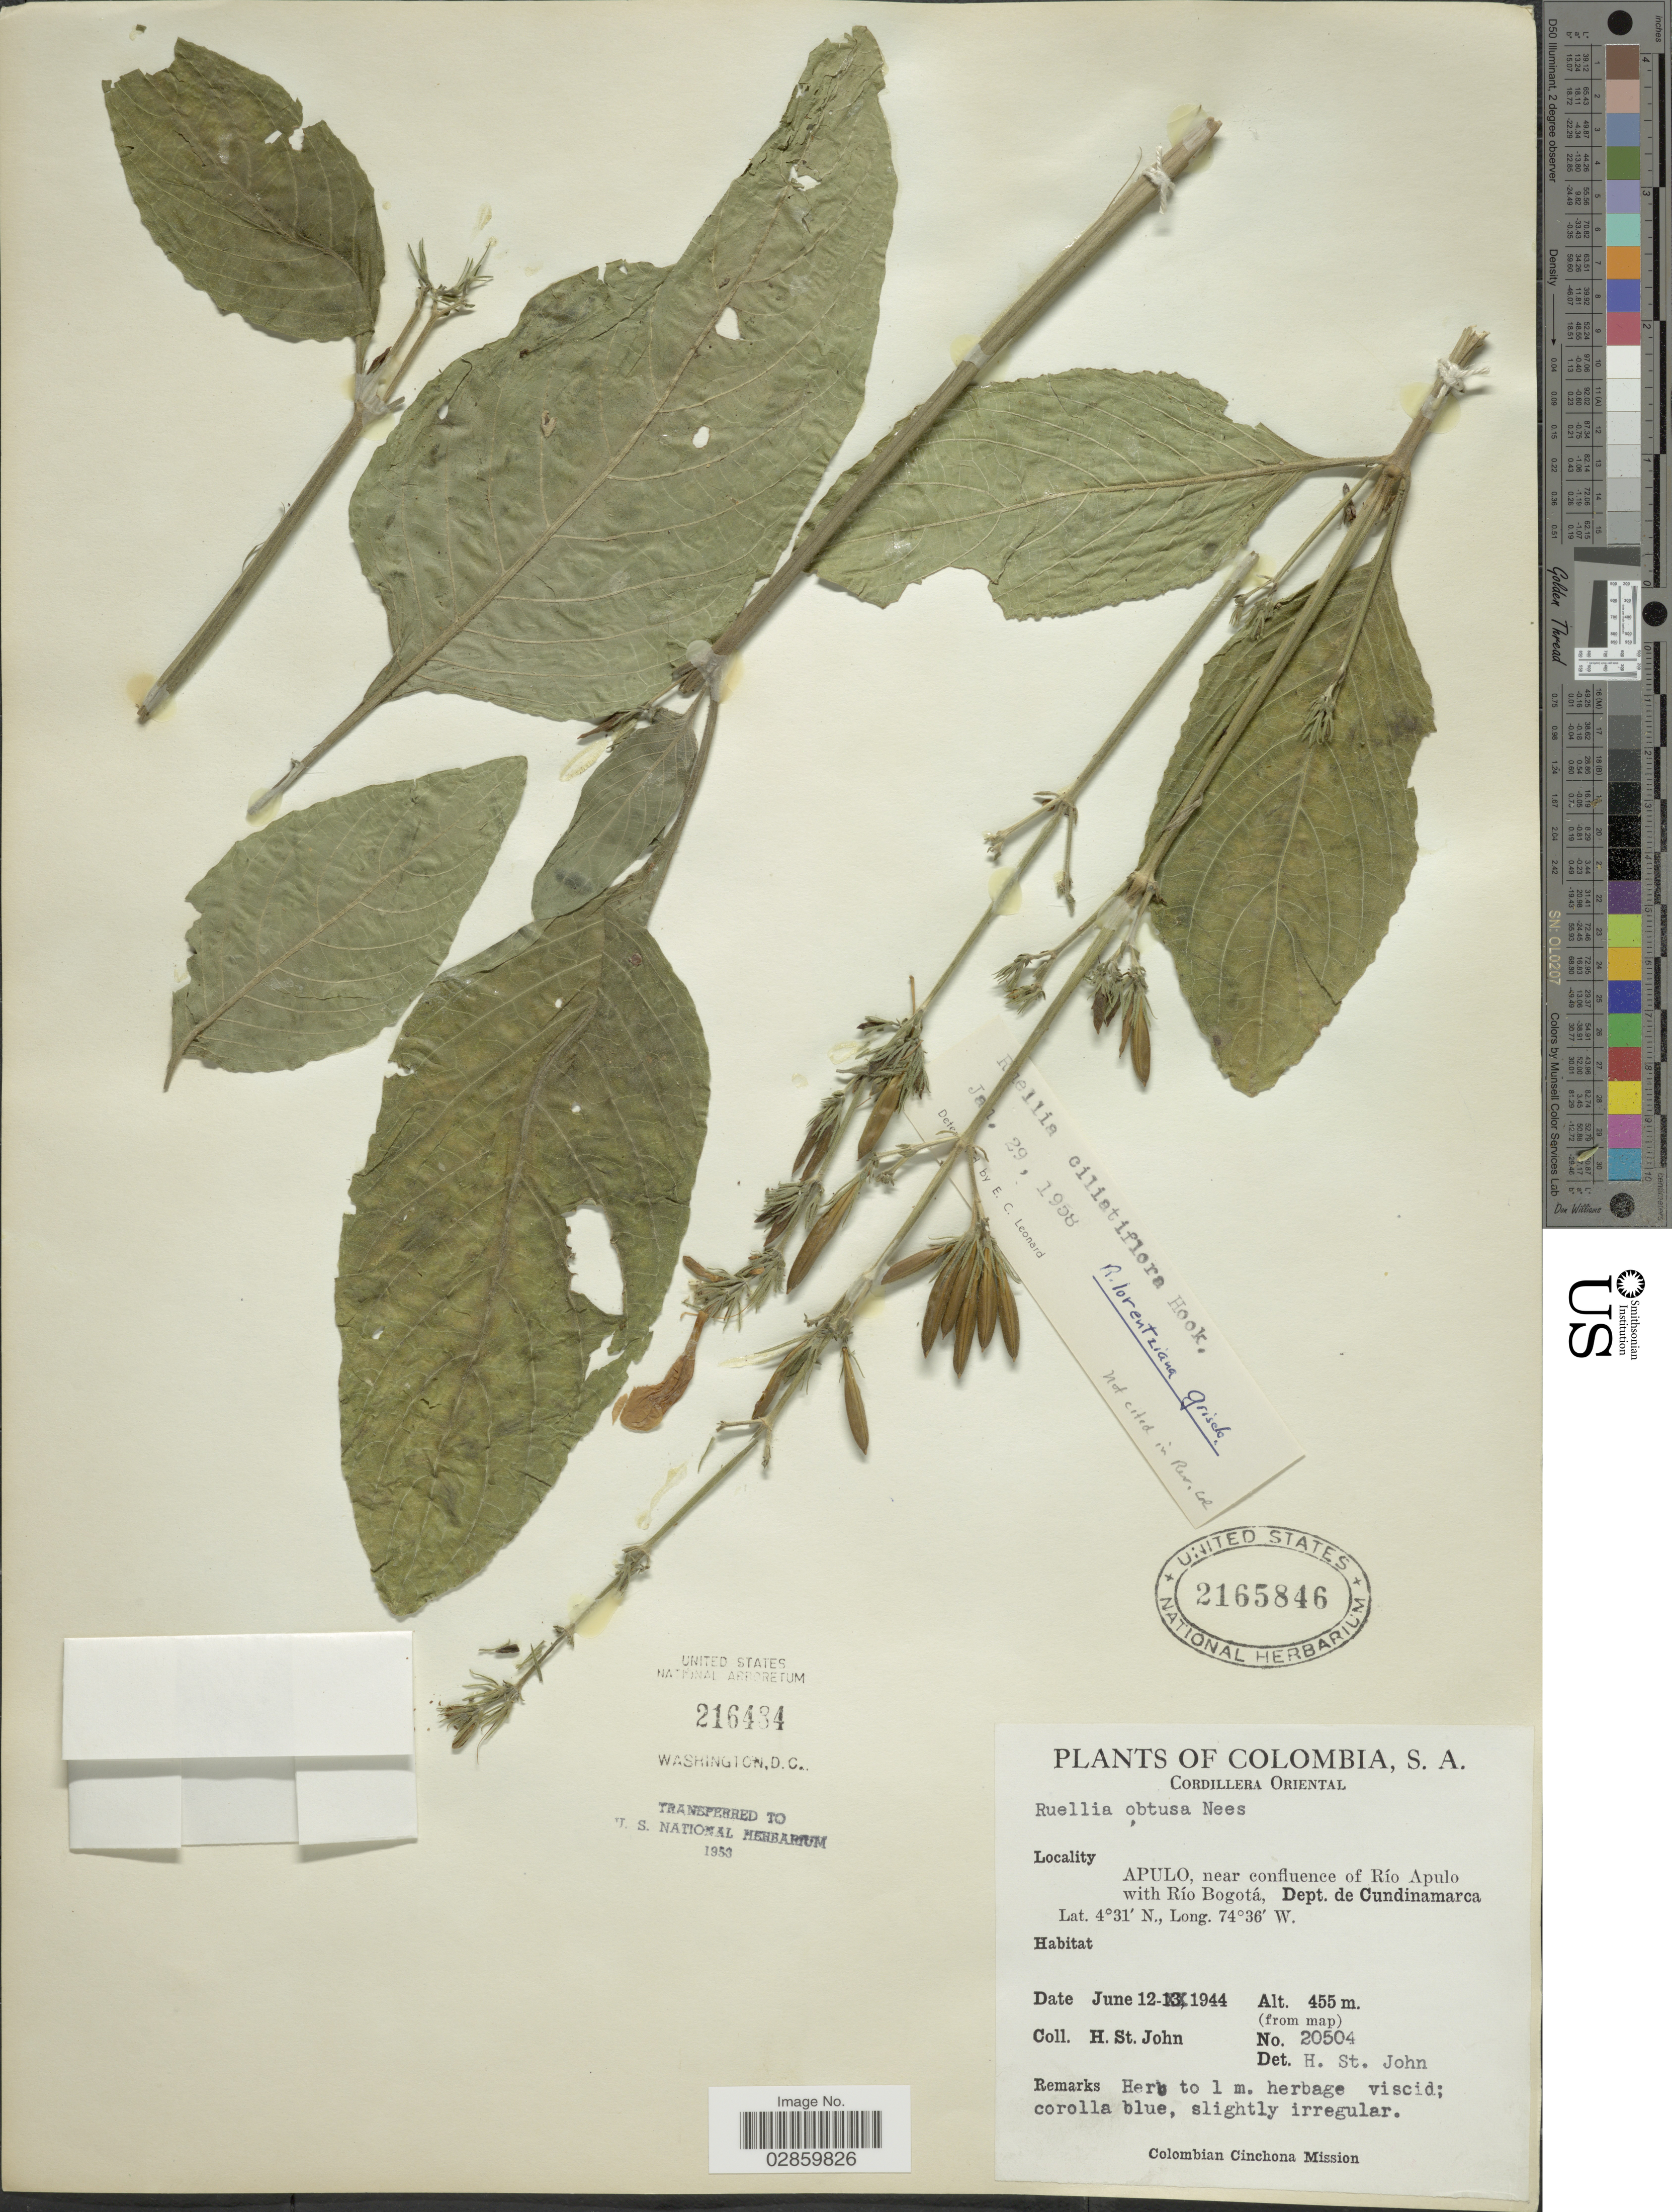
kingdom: Plantae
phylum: Tracheophyta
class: Magnoliopsida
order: Lamiales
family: Acanthaceae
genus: Ruellia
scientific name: Ruellia ciliatiflora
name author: Hook.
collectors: H. St. John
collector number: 20504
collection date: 1944-06-12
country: Colombia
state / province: Cundinamarca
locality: Cordillera Oriental. Apulo, near confluence of Río Apulo with Río Bogotá, Dept. de Cundinamarca.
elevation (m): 455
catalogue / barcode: US 2165846